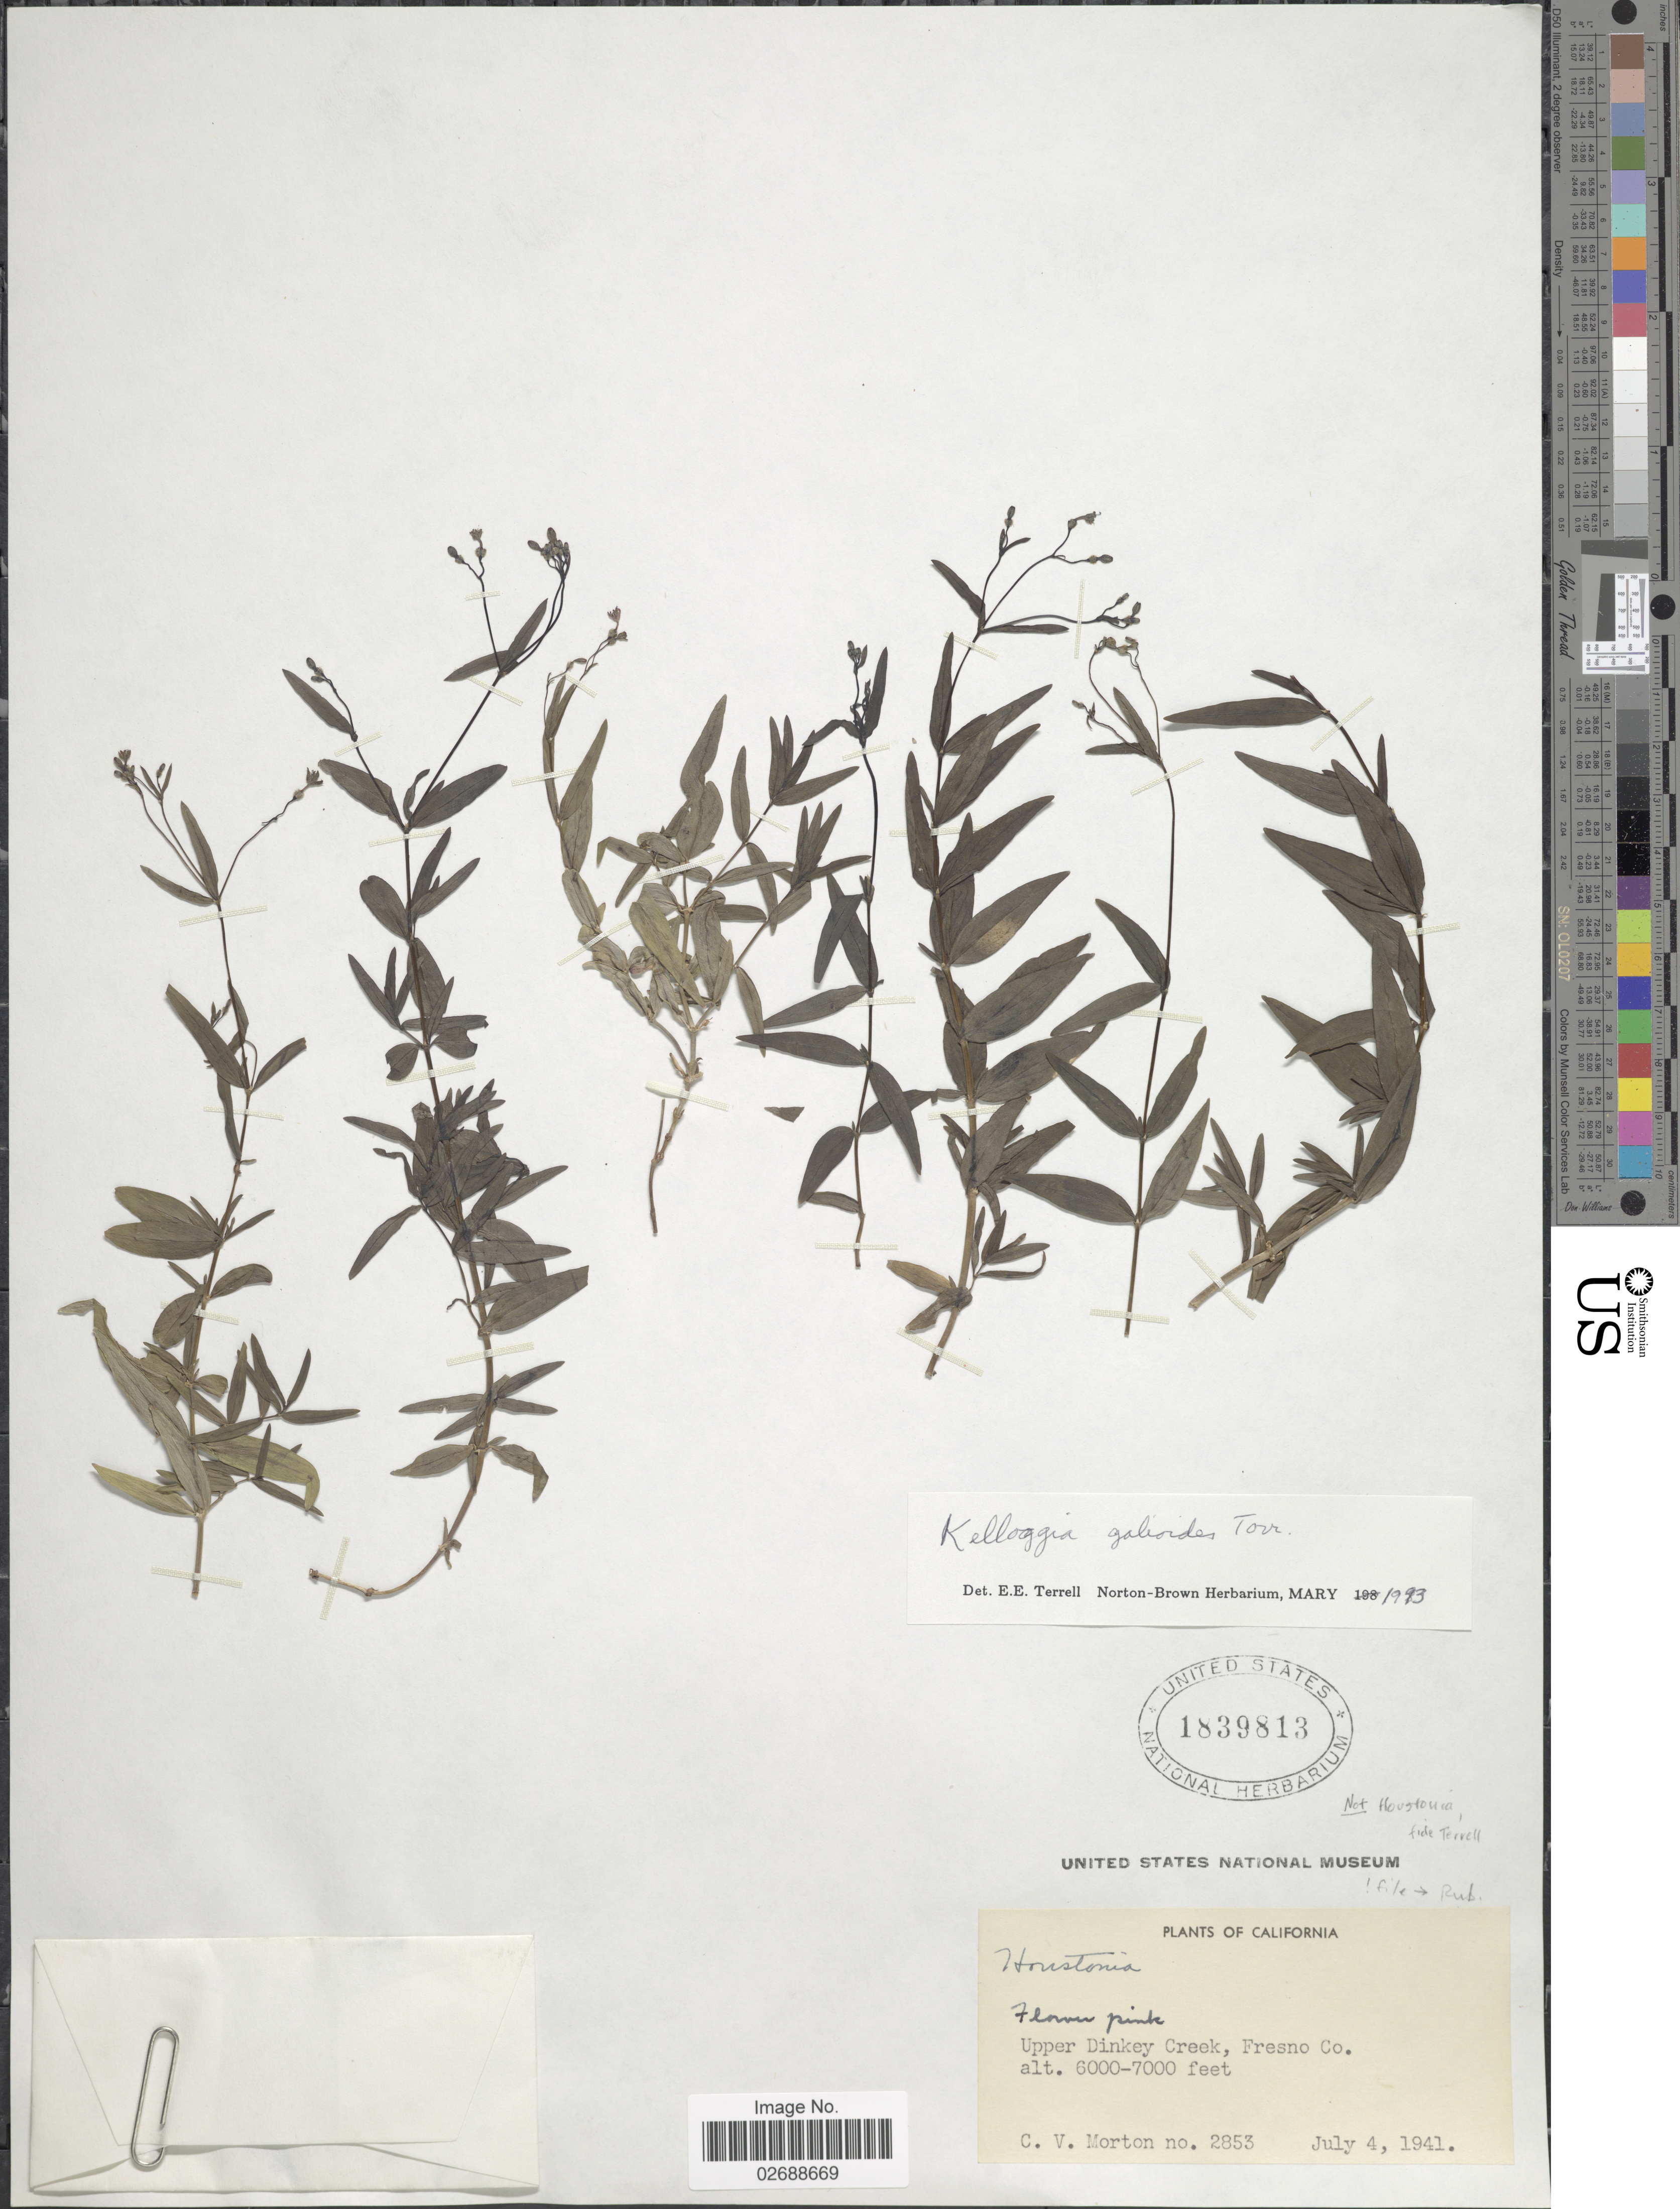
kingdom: Plantae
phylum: Tracheophyta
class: Magnoliopsida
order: Gentianales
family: Rubiaceae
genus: Kelloggia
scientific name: Kelloggia galioides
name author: Torr.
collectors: C. V. Morton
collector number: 2853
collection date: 1941-07-04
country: United States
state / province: California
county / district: Fresno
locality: Upper Dinkey Creek, Fresno Co.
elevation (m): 1829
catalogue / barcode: US 1839813